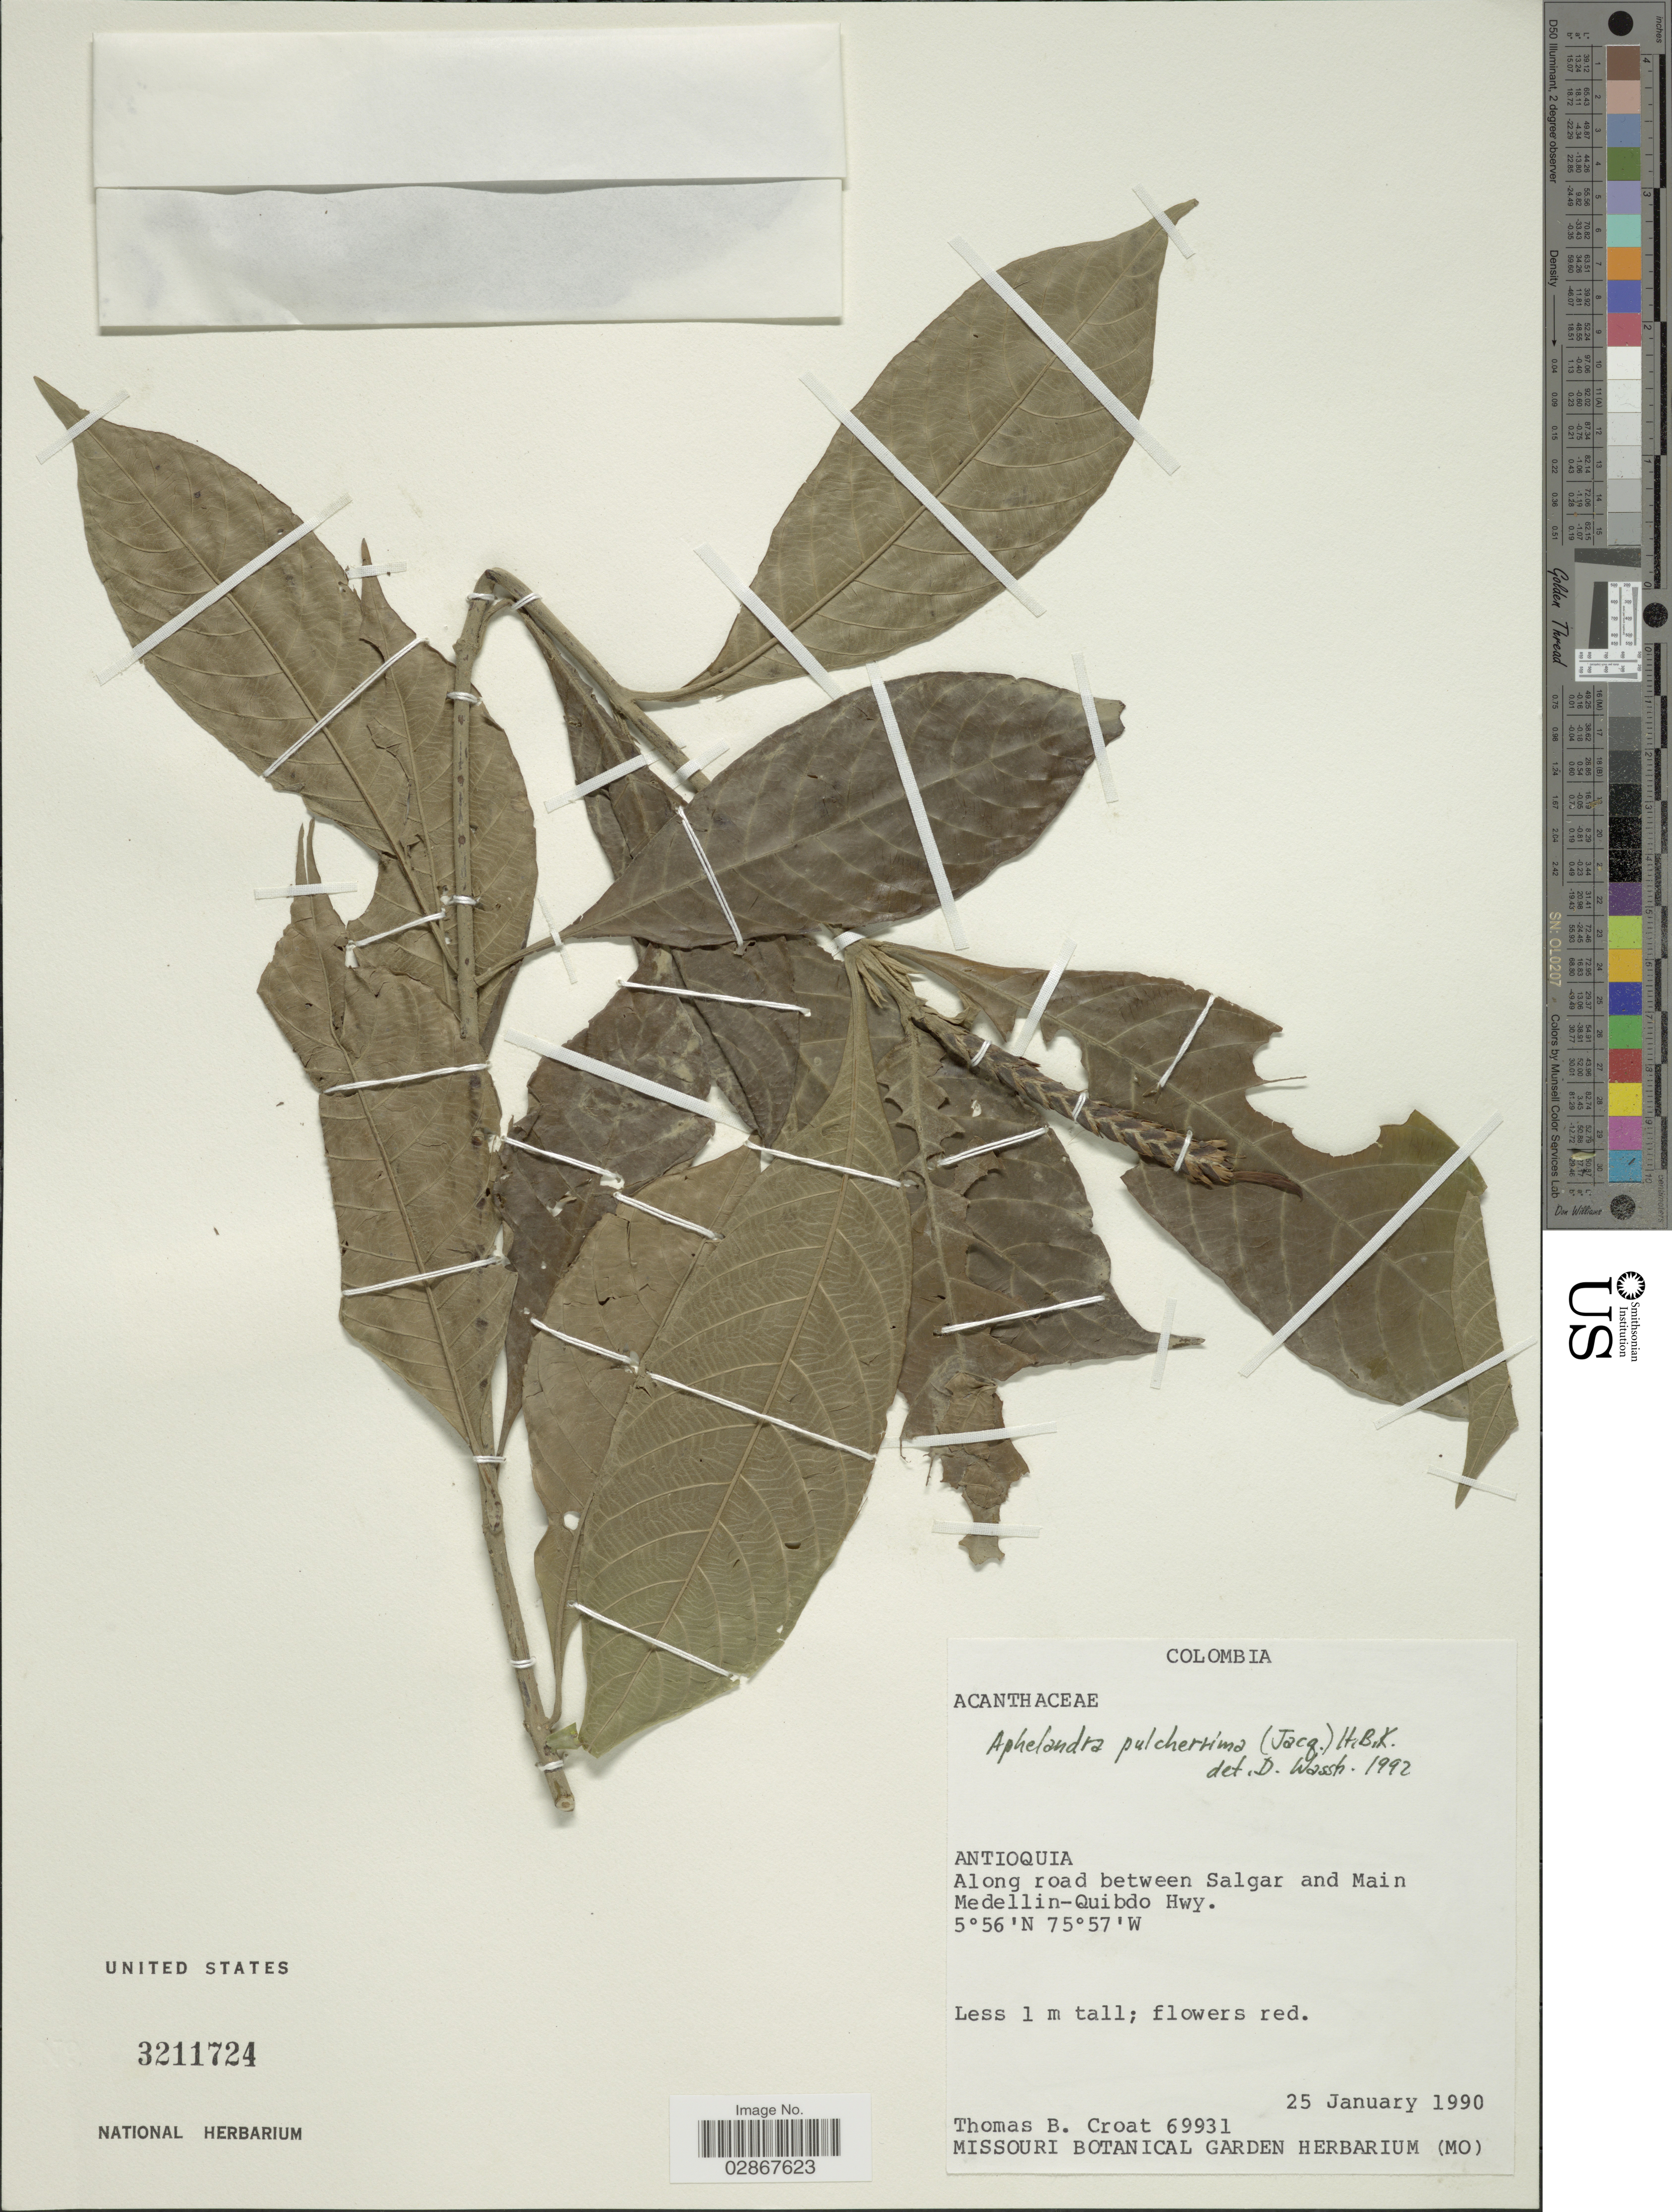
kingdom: Plantae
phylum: Tracheophyta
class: Magnoliopsida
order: Lamiales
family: Acanthaceae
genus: Aphelandra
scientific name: Aphelandra pulcherrima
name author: (Jacq.) Kunth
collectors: T. B. Croat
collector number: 69931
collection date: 1990-01-25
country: Colombia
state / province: Antioquia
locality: Along road between Salgar and Main Medellin-Quibdo Hwy.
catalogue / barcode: US 3211724